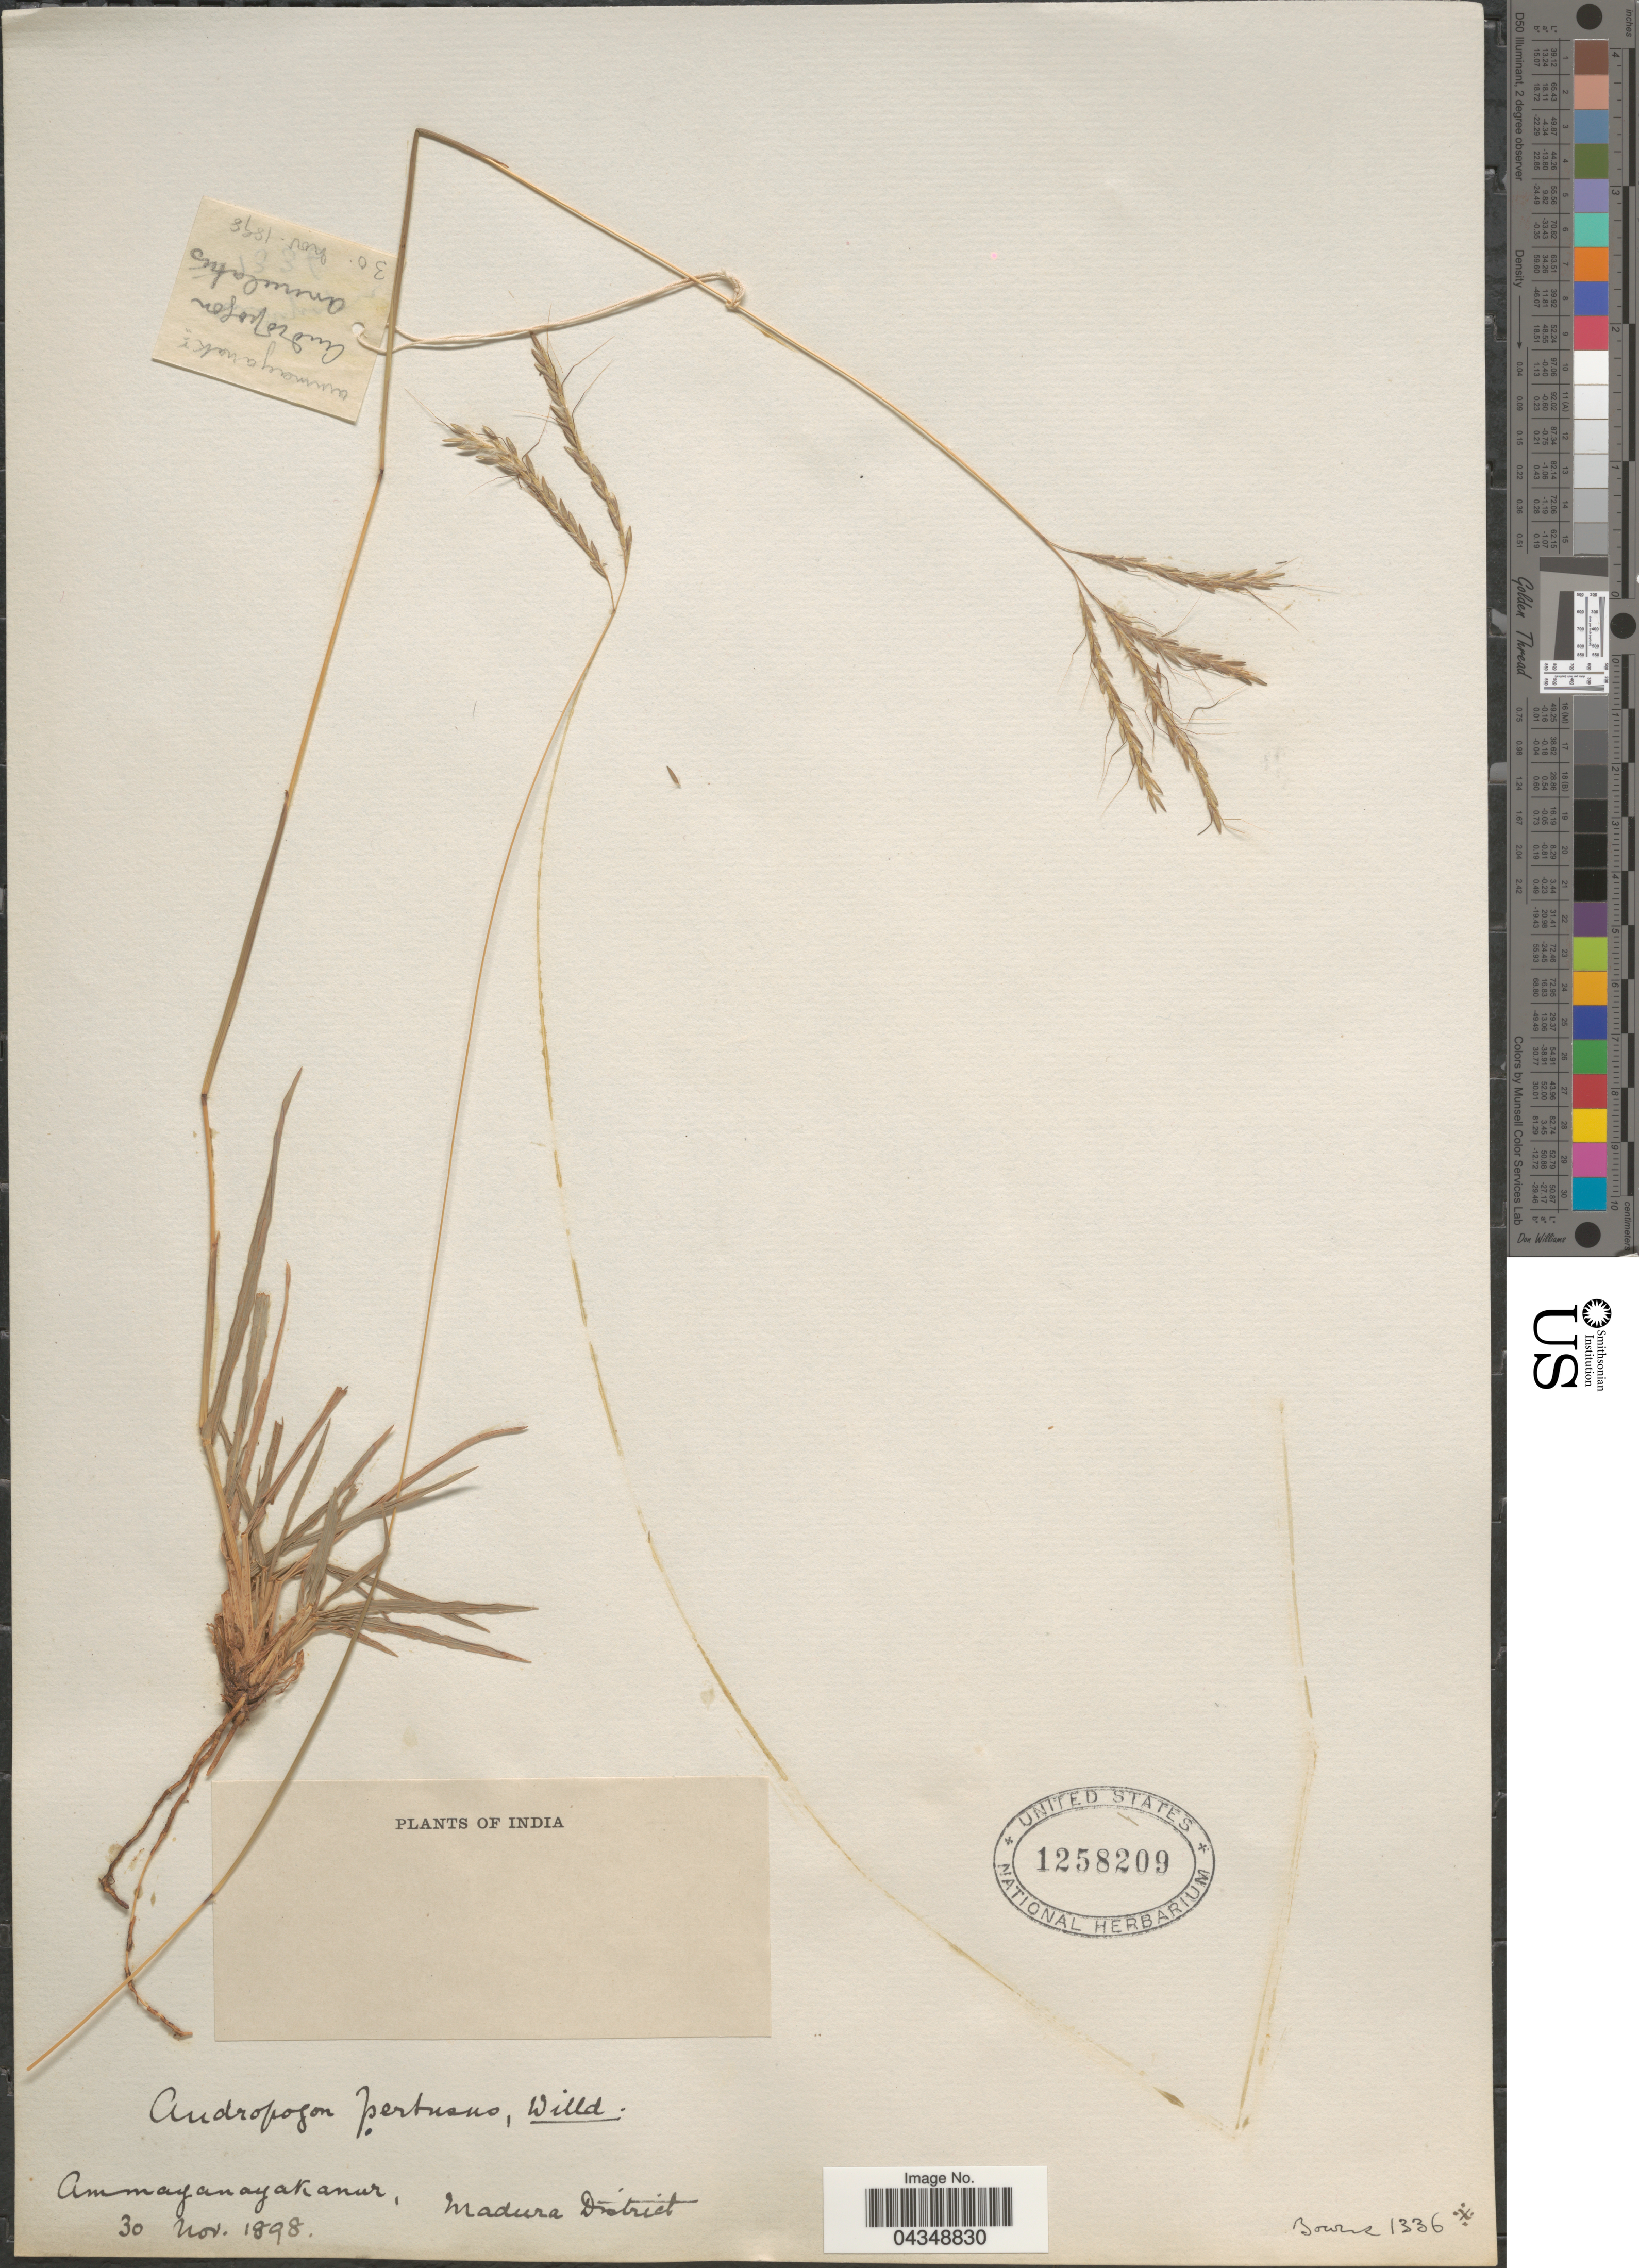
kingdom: Plantae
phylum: Tracheophyta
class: Liliopsida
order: Poales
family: Poaceae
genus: Bothriochloa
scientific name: Bothriochloa pertusa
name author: (L.) A. Camus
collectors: -- Bourne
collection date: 1898-11-30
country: India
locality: Ammayanayakanur, Madura District.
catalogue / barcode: US 1258209